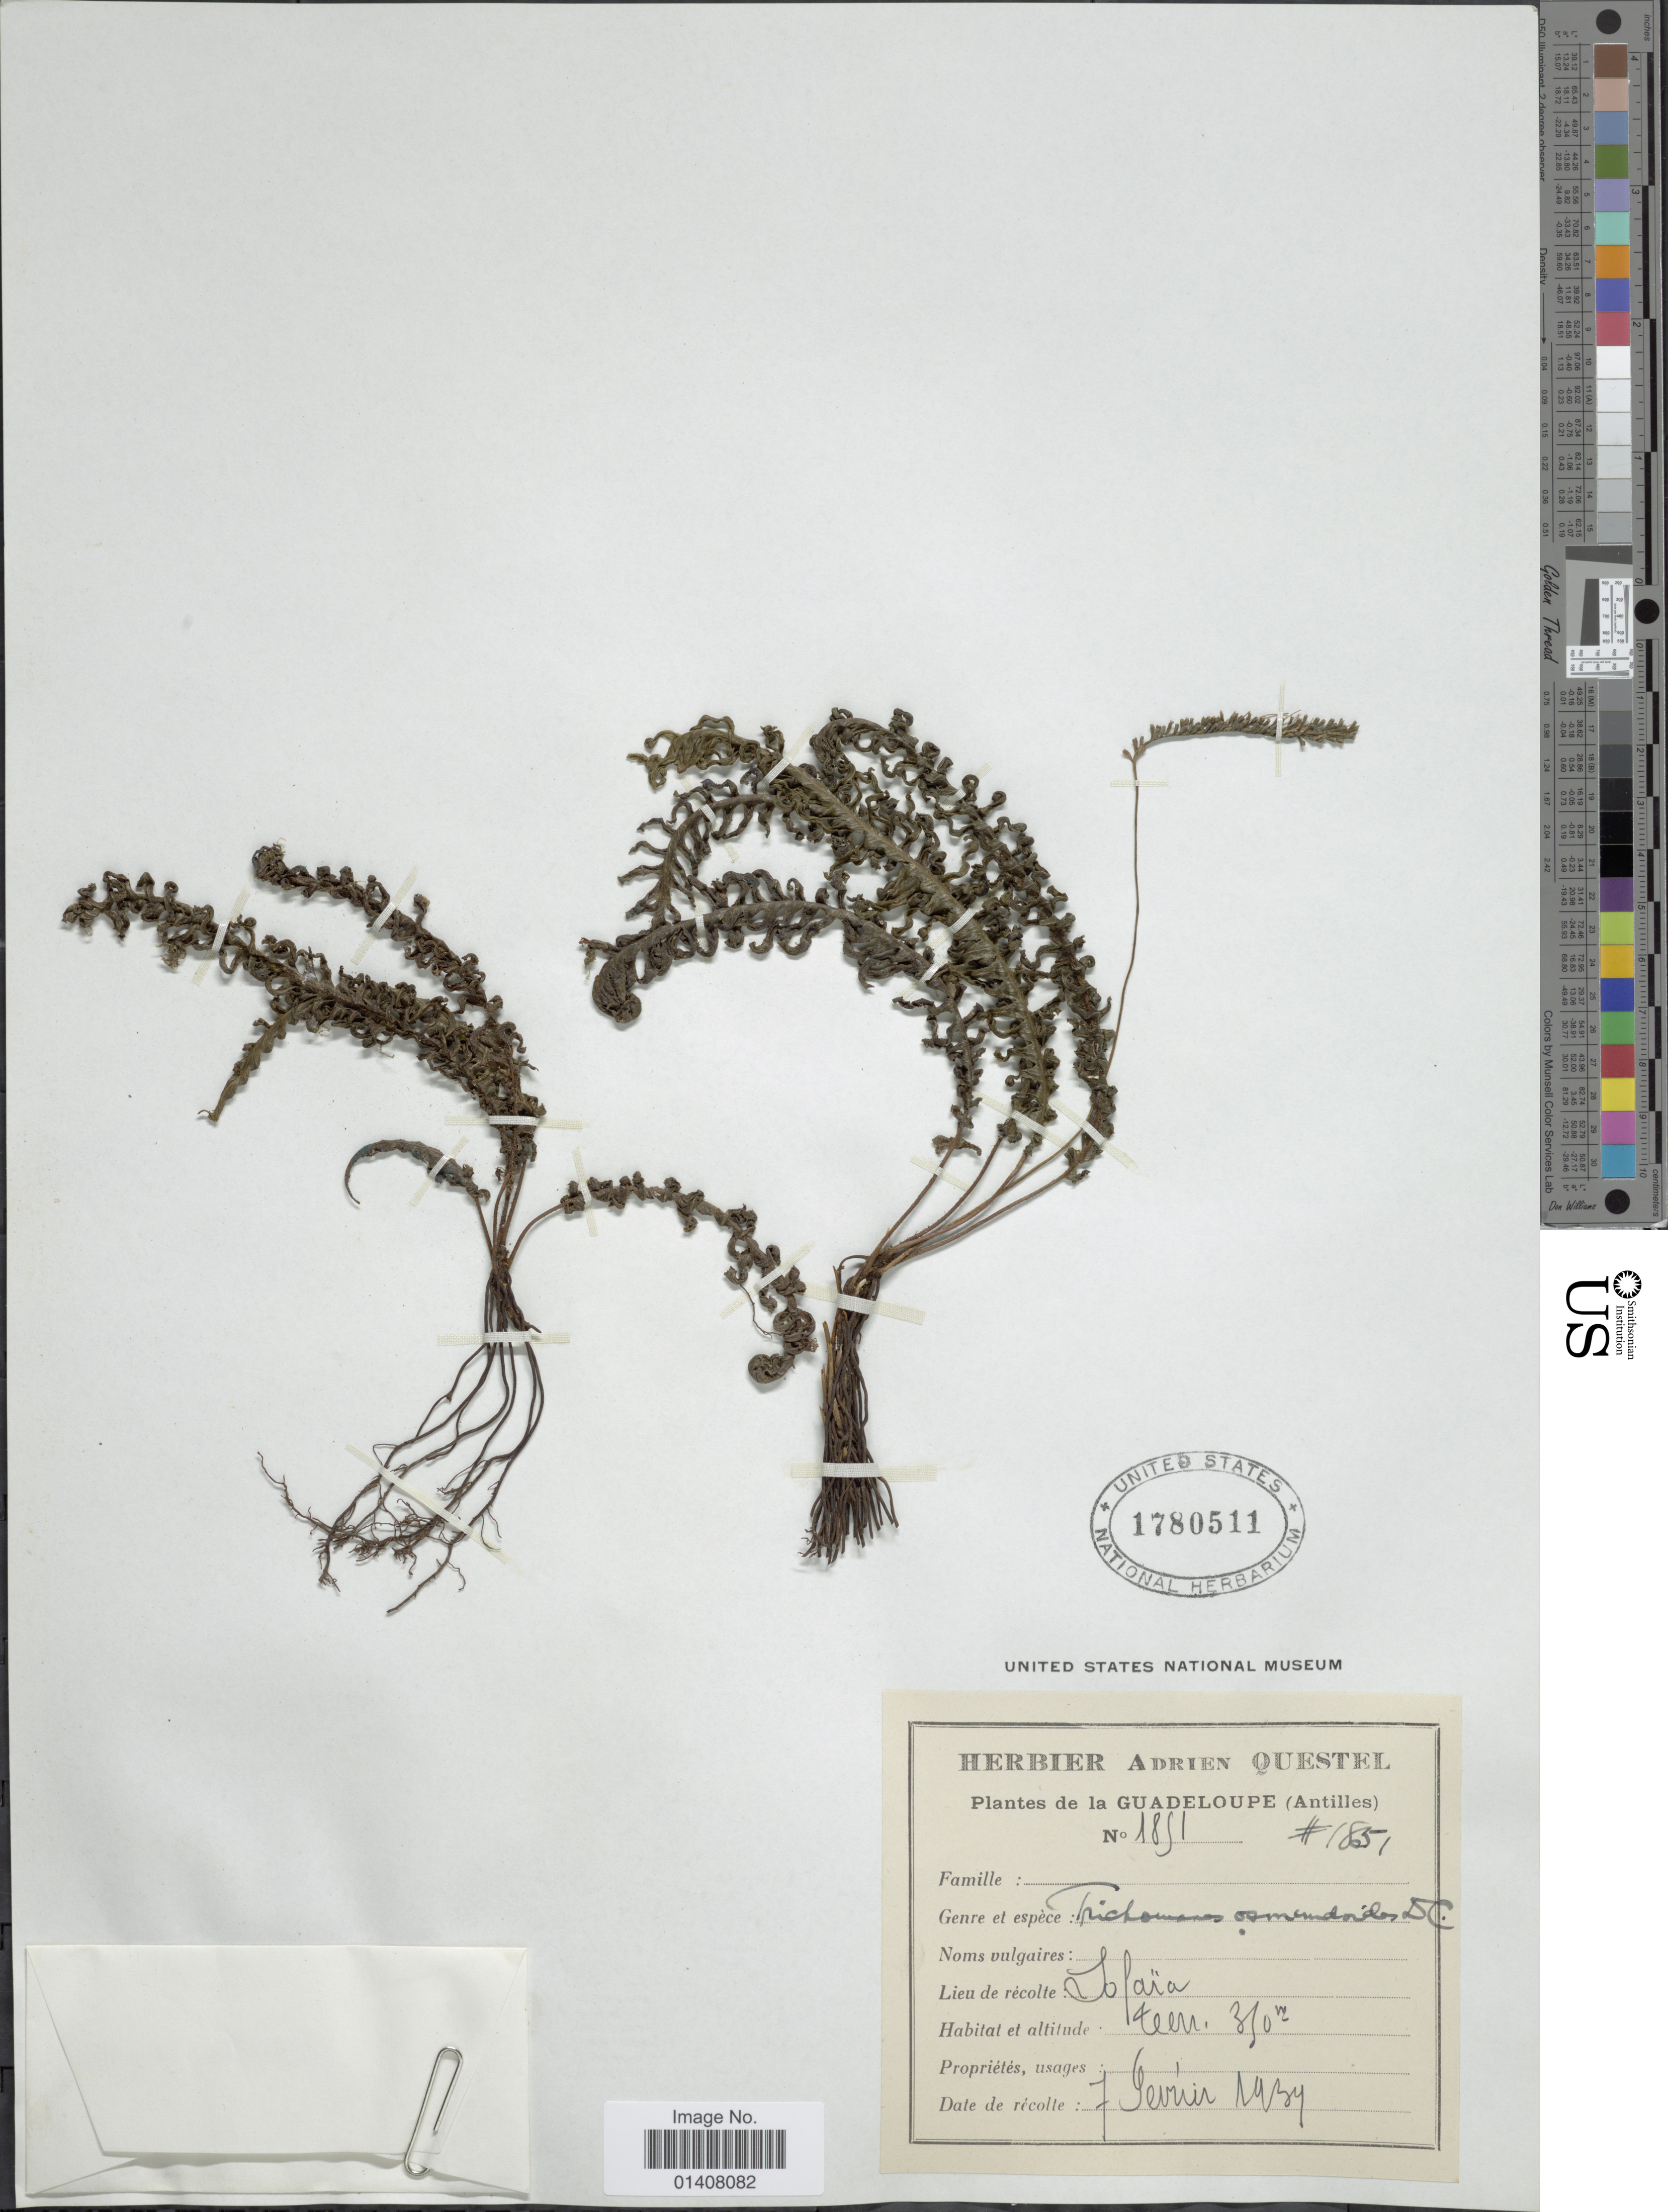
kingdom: Plantae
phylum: Tracheophyta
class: Polypodiopsida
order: Hymenophyllales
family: Hymenophyllaceae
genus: Trichomanes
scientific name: Trichomanes osmundoides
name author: DC. ex Poir.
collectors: A. Questel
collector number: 1851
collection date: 1934-02-07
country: Guadeloupe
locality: Guadeloupe (Antilles), Sofaïa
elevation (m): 350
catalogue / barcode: US 1780511